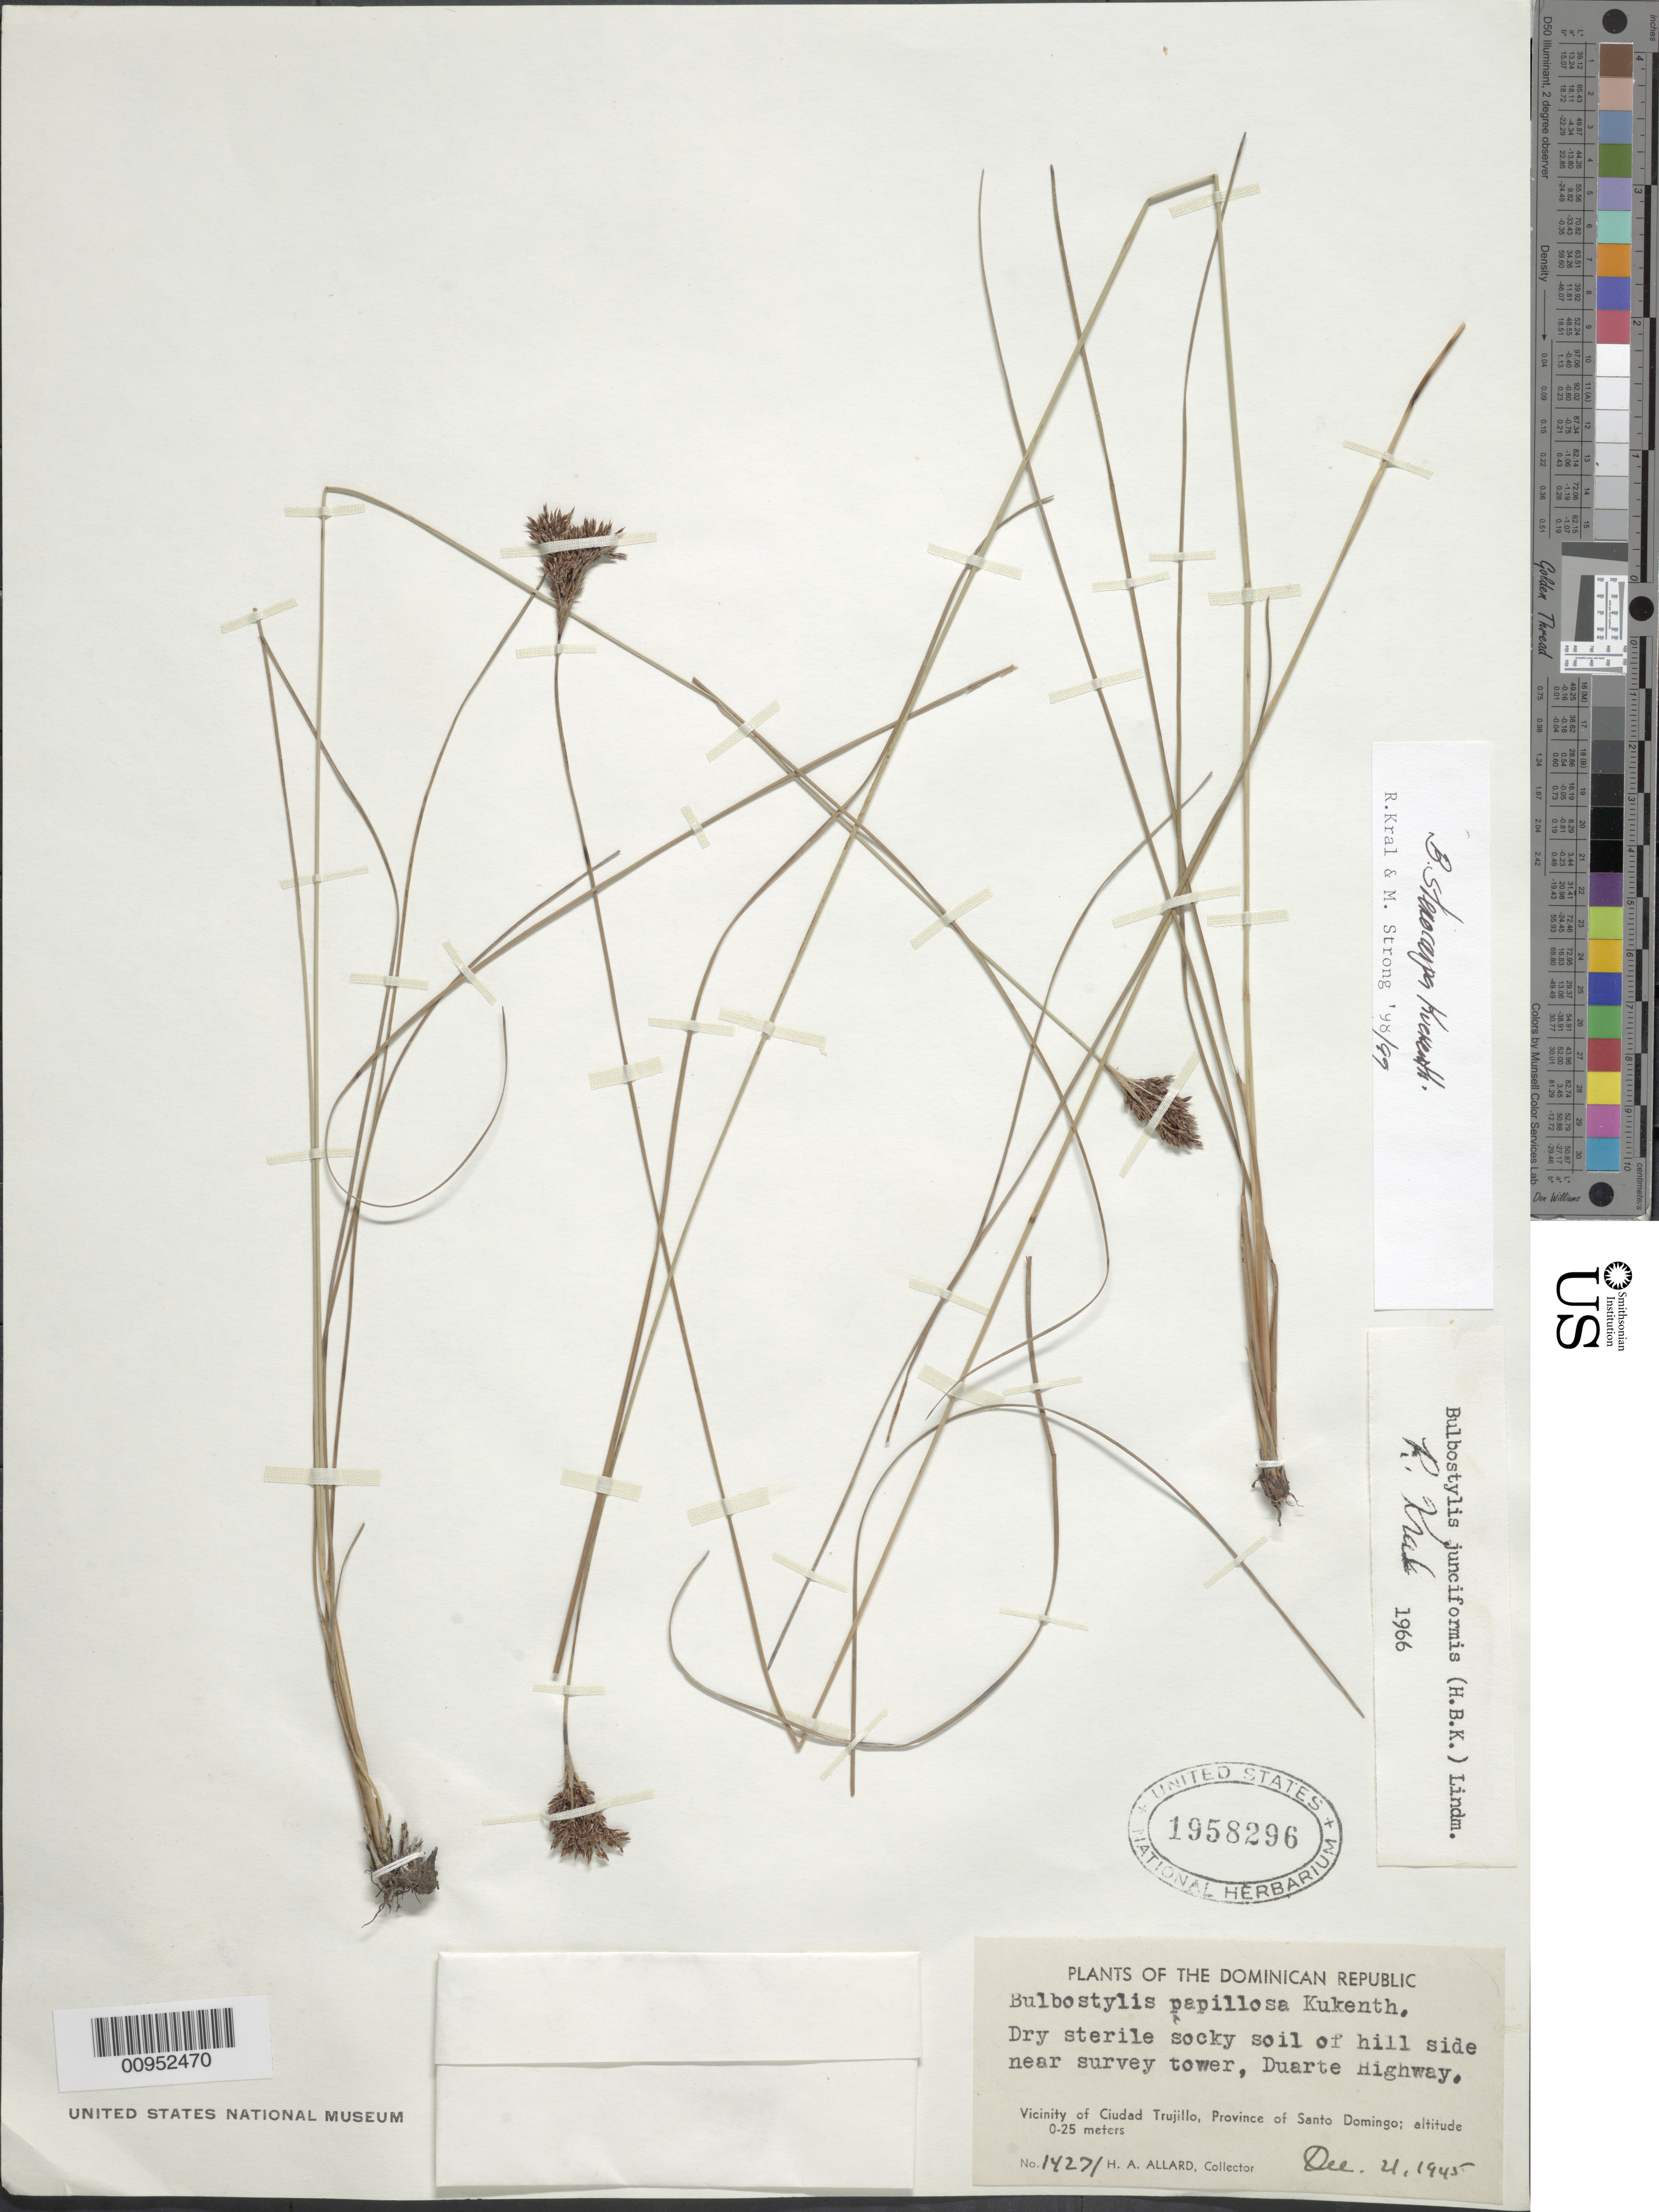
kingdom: Plantae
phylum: Tracheophyta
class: Liliopsida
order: Poales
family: Cyperaceae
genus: Bulbostylis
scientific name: Bulbostylis stenocarpa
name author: Kük.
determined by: Kral, R.; Strong, M. T.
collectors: H. A. Allard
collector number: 14271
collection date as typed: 04 Dec 1945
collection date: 1945-12-04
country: Dominican Republic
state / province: Santo Domingo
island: Hispaniola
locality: Vicinity of Ciudad Trujillo, hillside near survey tower, Duarte Highway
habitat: Dry sterile rocky soil of hillside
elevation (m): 0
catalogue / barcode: US 1958396